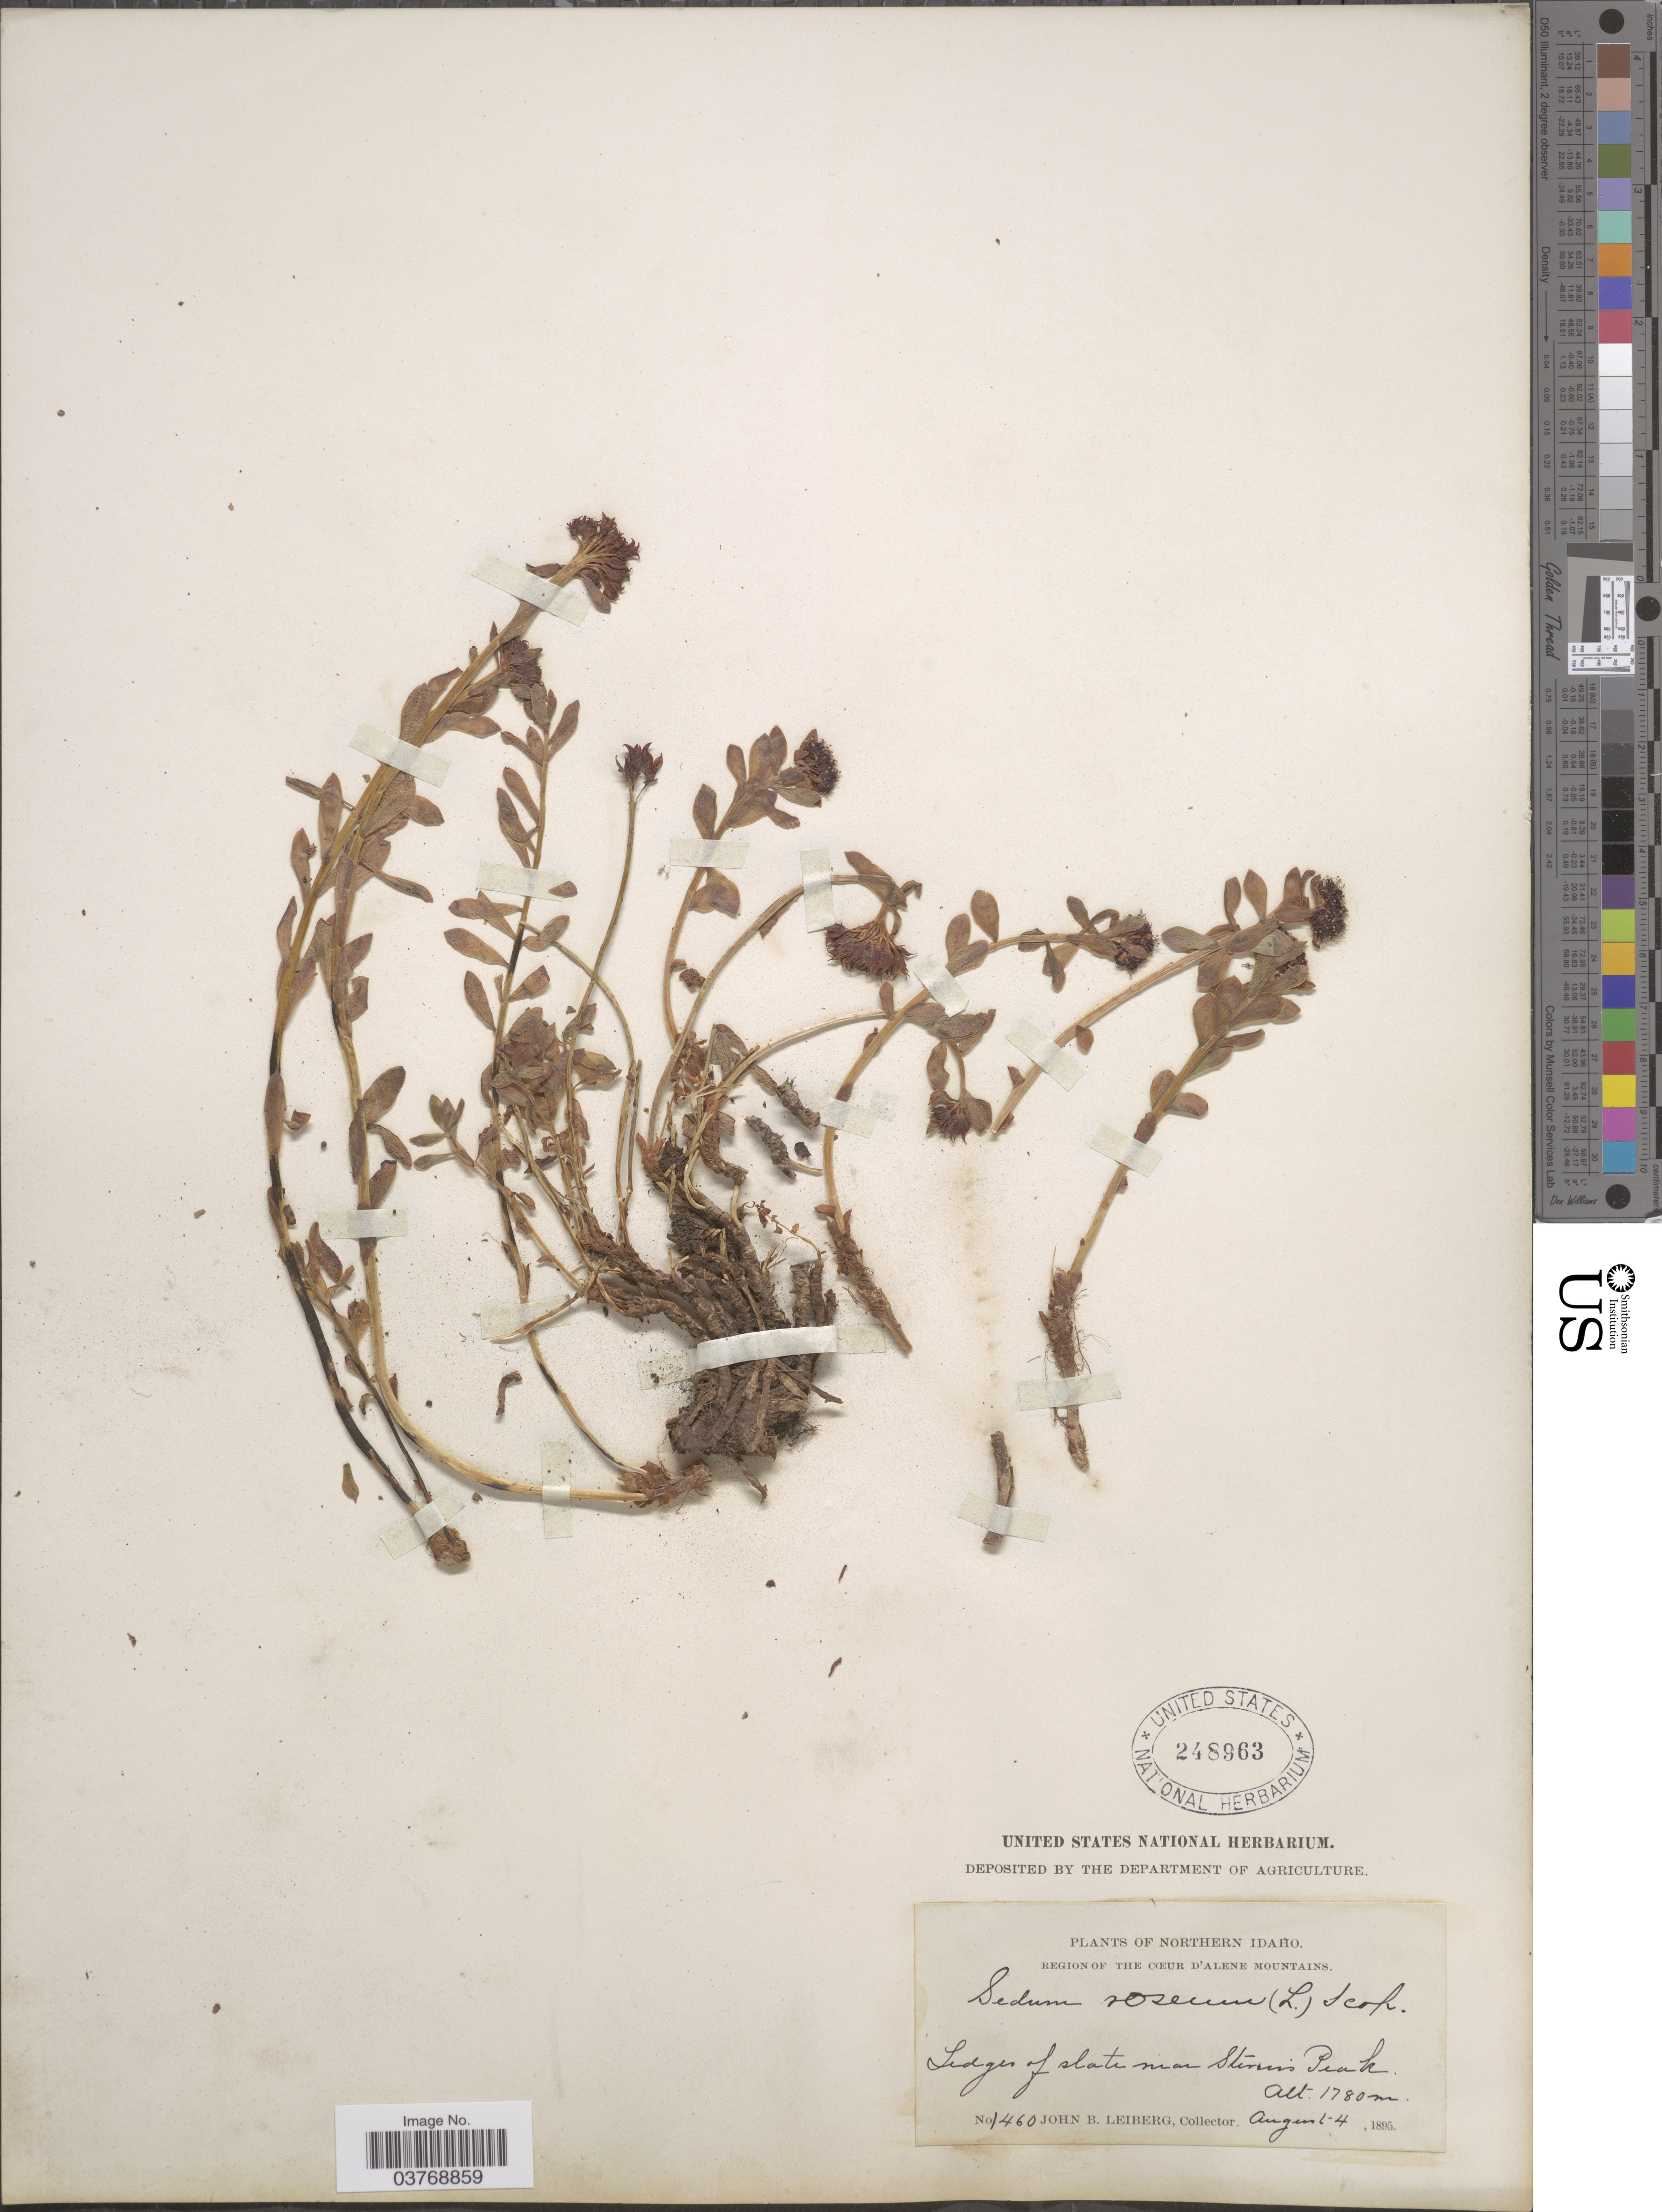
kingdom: Plantae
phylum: Tracheophyta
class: Magnoliopsida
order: Saxifragales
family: Crassulaceae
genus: Rhodiola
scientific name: Rhodiola integrifolia subsp. integrifolia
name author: Raf.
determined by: Strong, Mark T., (BOT), Smithsonian Institution - National Museum of Natural History (UNITED STATES)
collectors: J. B. Leiberg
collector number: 1460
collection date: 1895-08-14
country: United States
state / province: Idaho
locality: Northern Idaho, Region of the Coeur d'Alene Mountains. Ledges of slate near Steven's Peak.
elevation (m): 1780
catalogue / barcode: US 248963